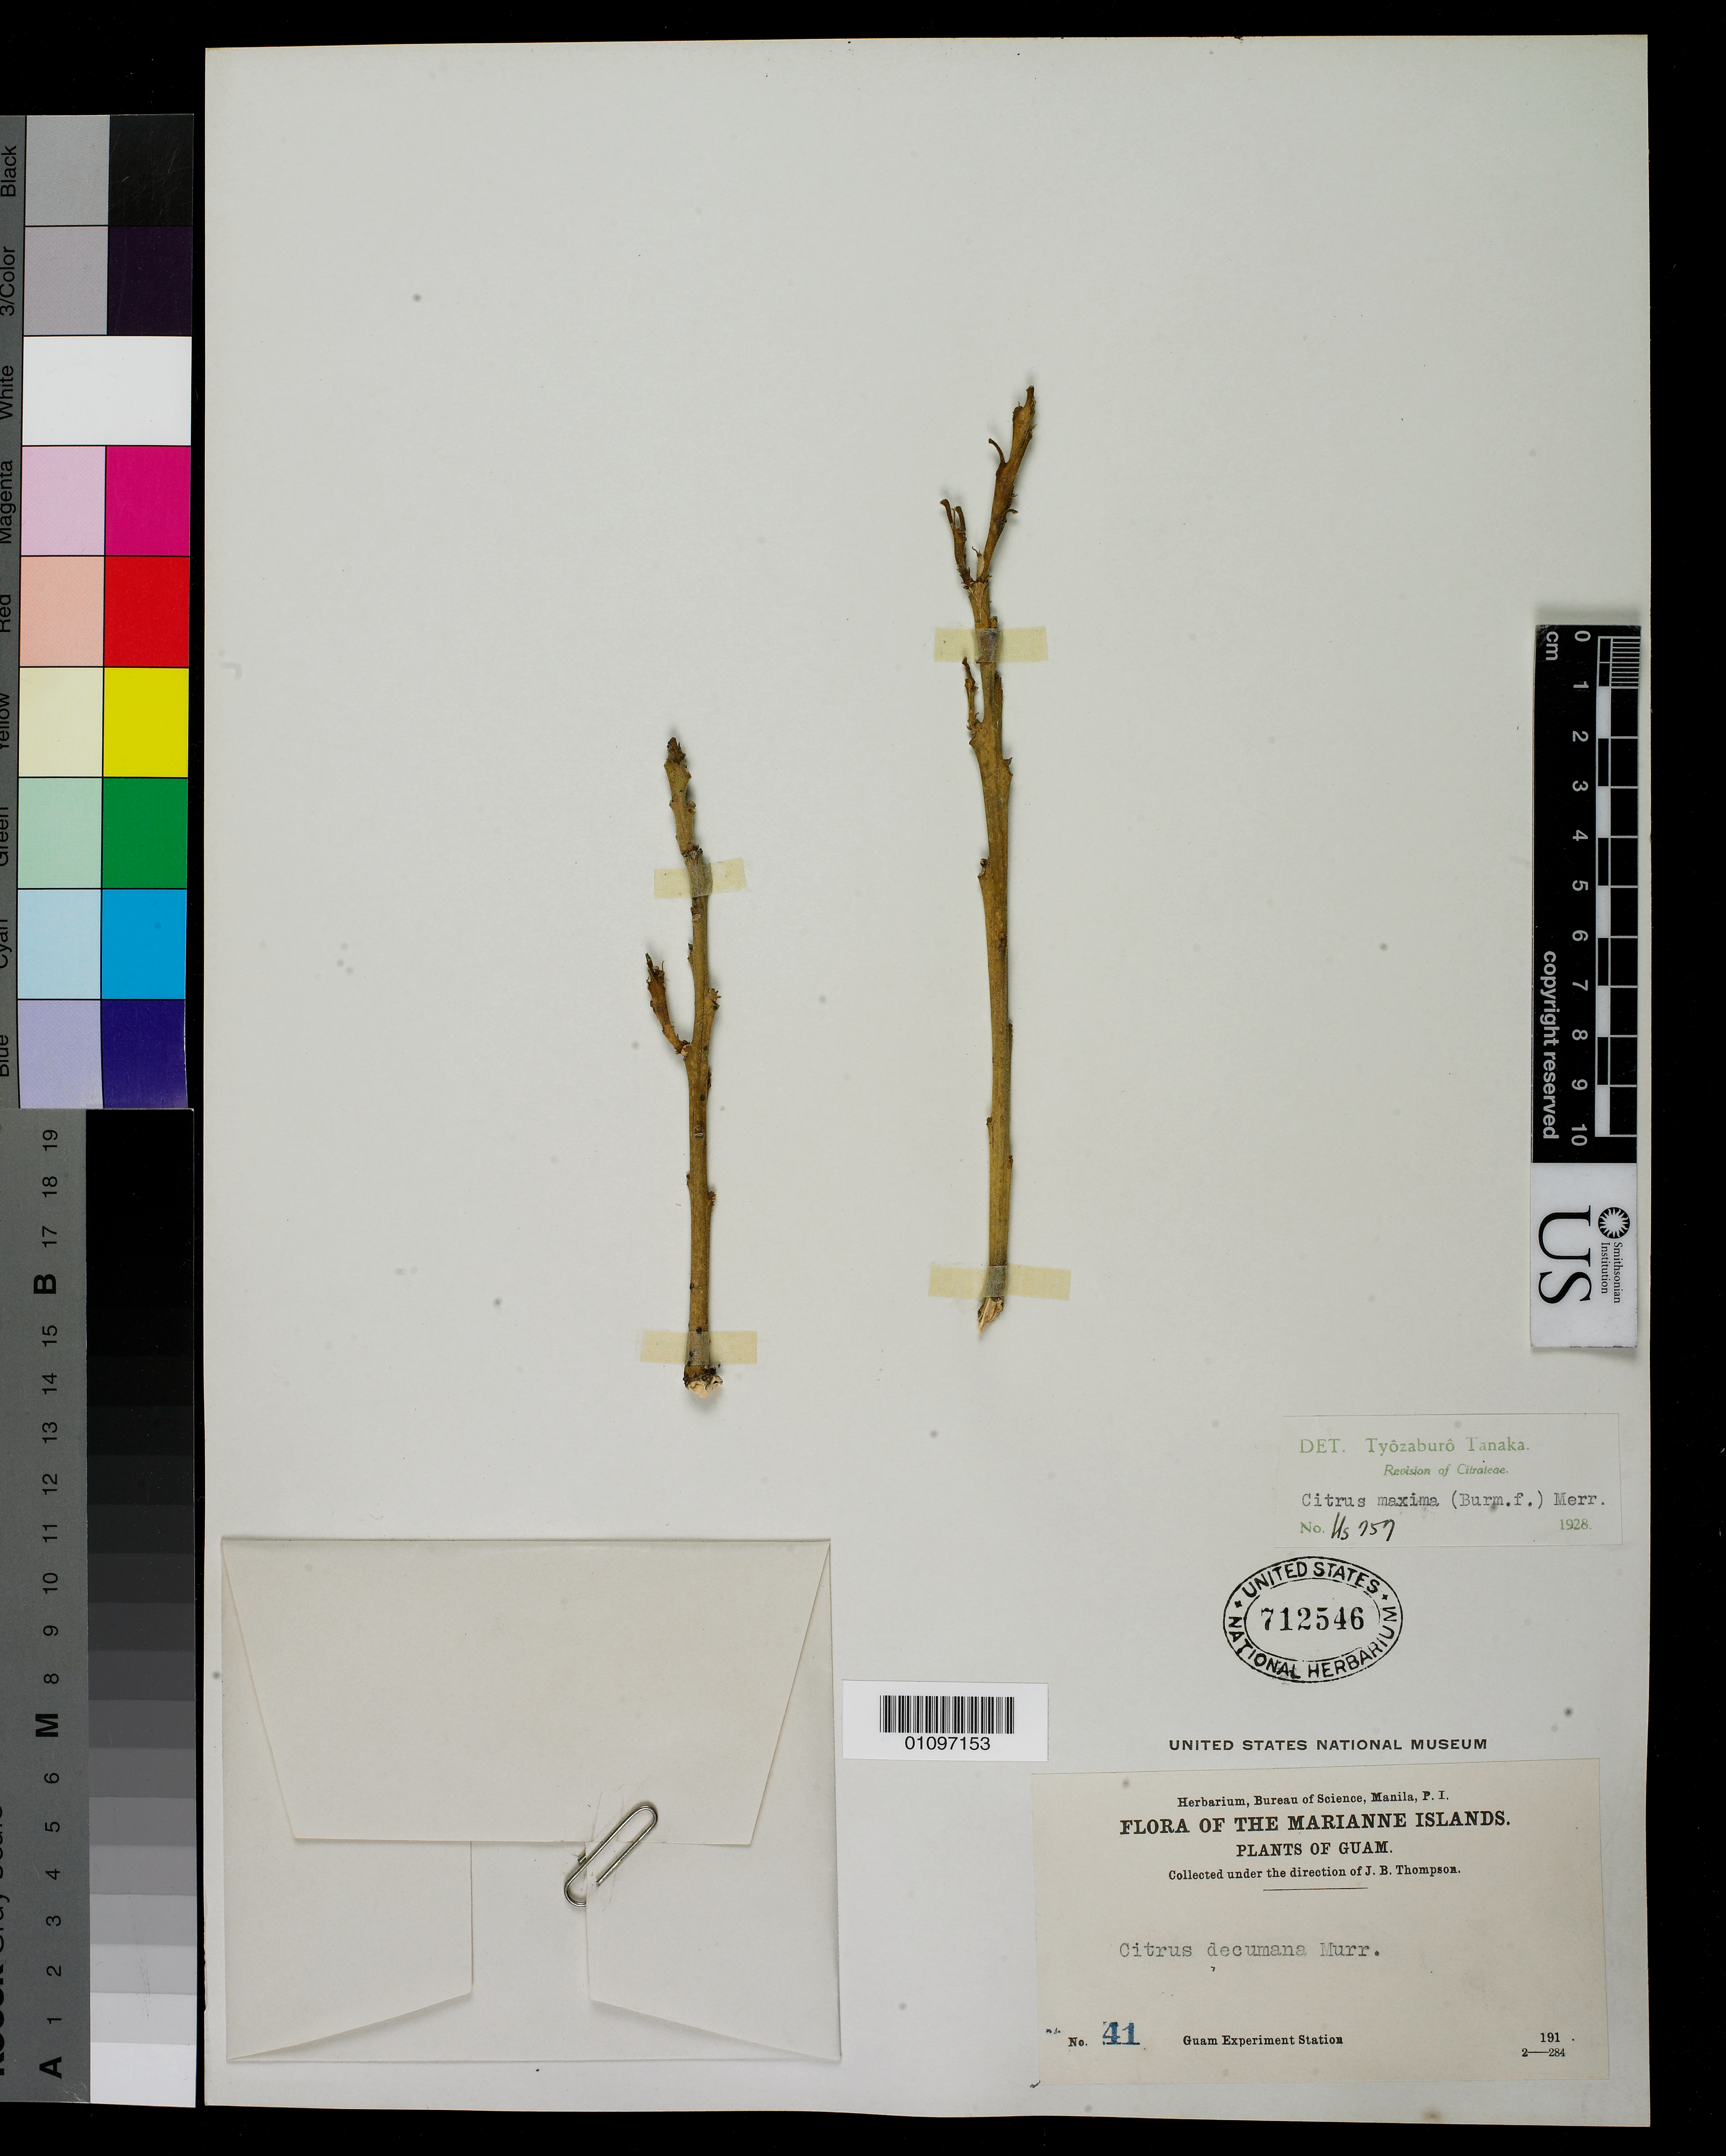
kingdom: Plantae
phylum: Tracheophyta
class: Magnoliopsida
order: Sapindales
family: Rutaceae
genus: Citrus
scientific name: Citrus maxima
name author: (Burm.) Merr.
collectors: J. B. Thompson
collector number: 41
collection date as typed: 191-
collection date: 1910/1919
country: Guam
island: Guam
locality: guam experiment station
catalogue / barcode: US 712546